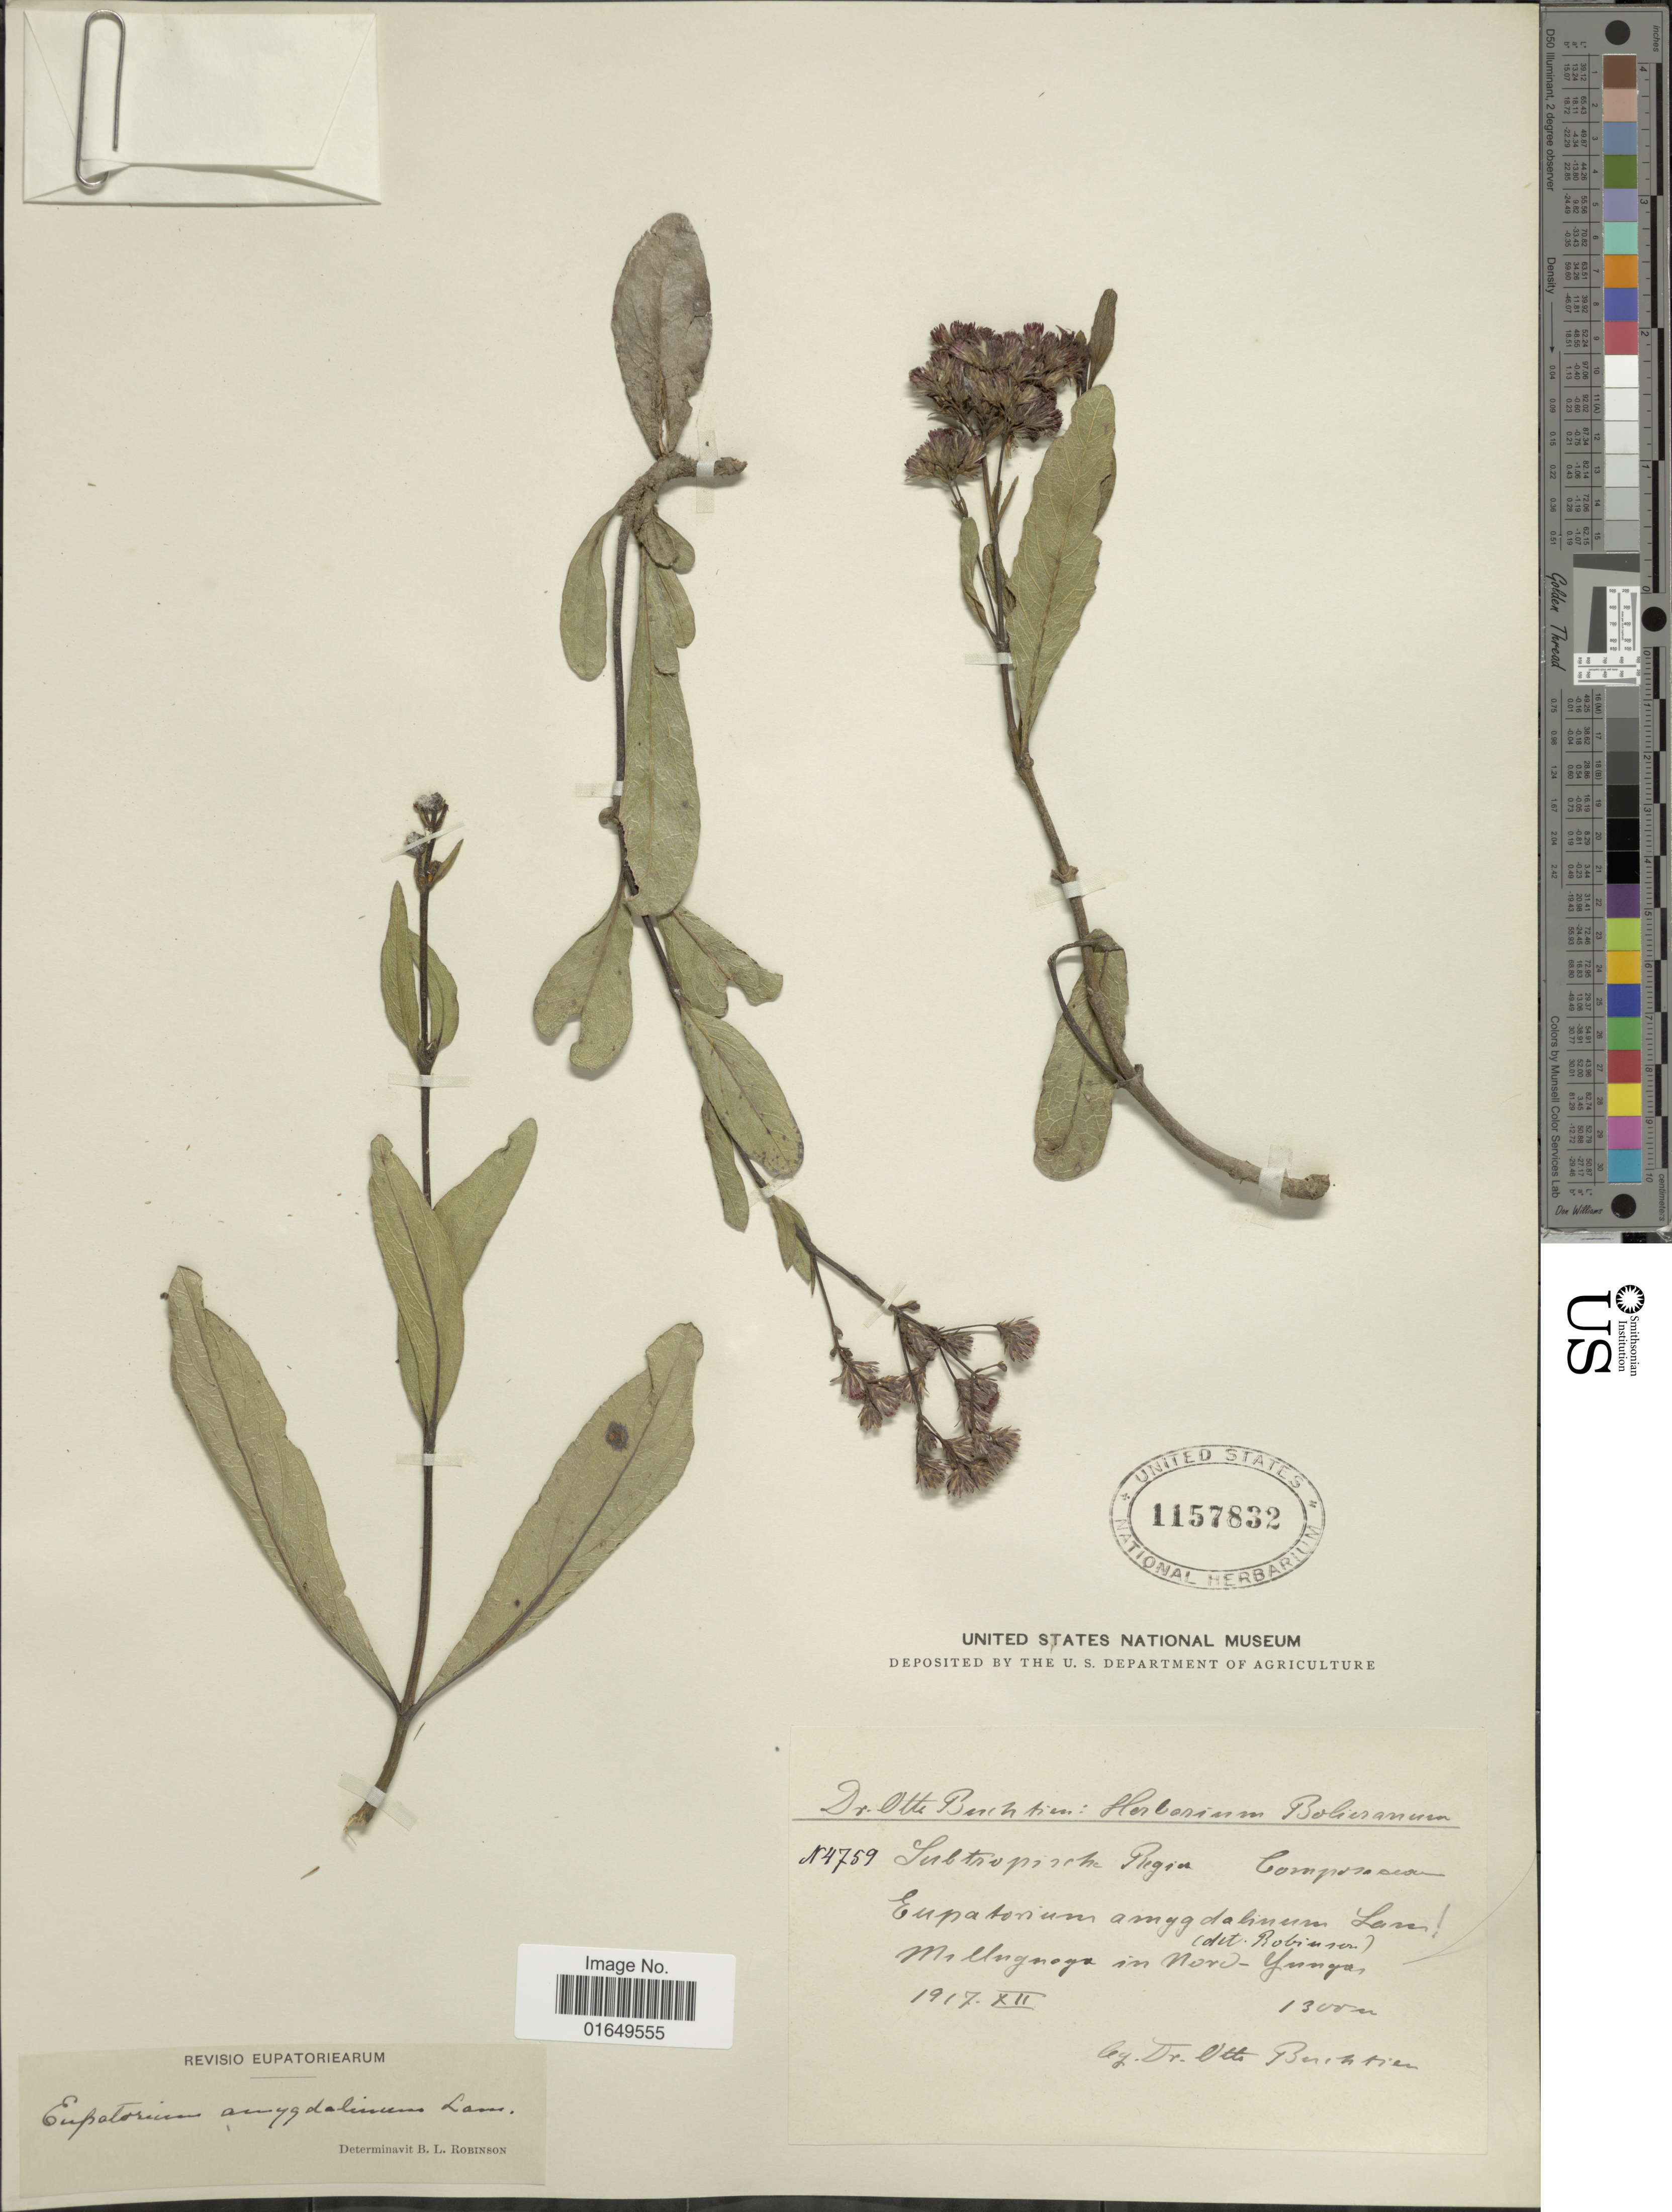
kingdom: Plantae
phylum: Tracheophyta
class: Magnoliopsida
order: Asterales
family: Asteraceae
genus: Ayapana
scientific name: Ayapana amygdalina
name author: (Lam.) R.M. King & H. Rob.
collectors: O. Buchtien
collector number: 4759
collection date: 1917-12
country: Bolivia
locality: Subtropische Region. Millugnaga in Nord-Yungas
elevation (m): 1300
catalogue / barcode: US 1157832